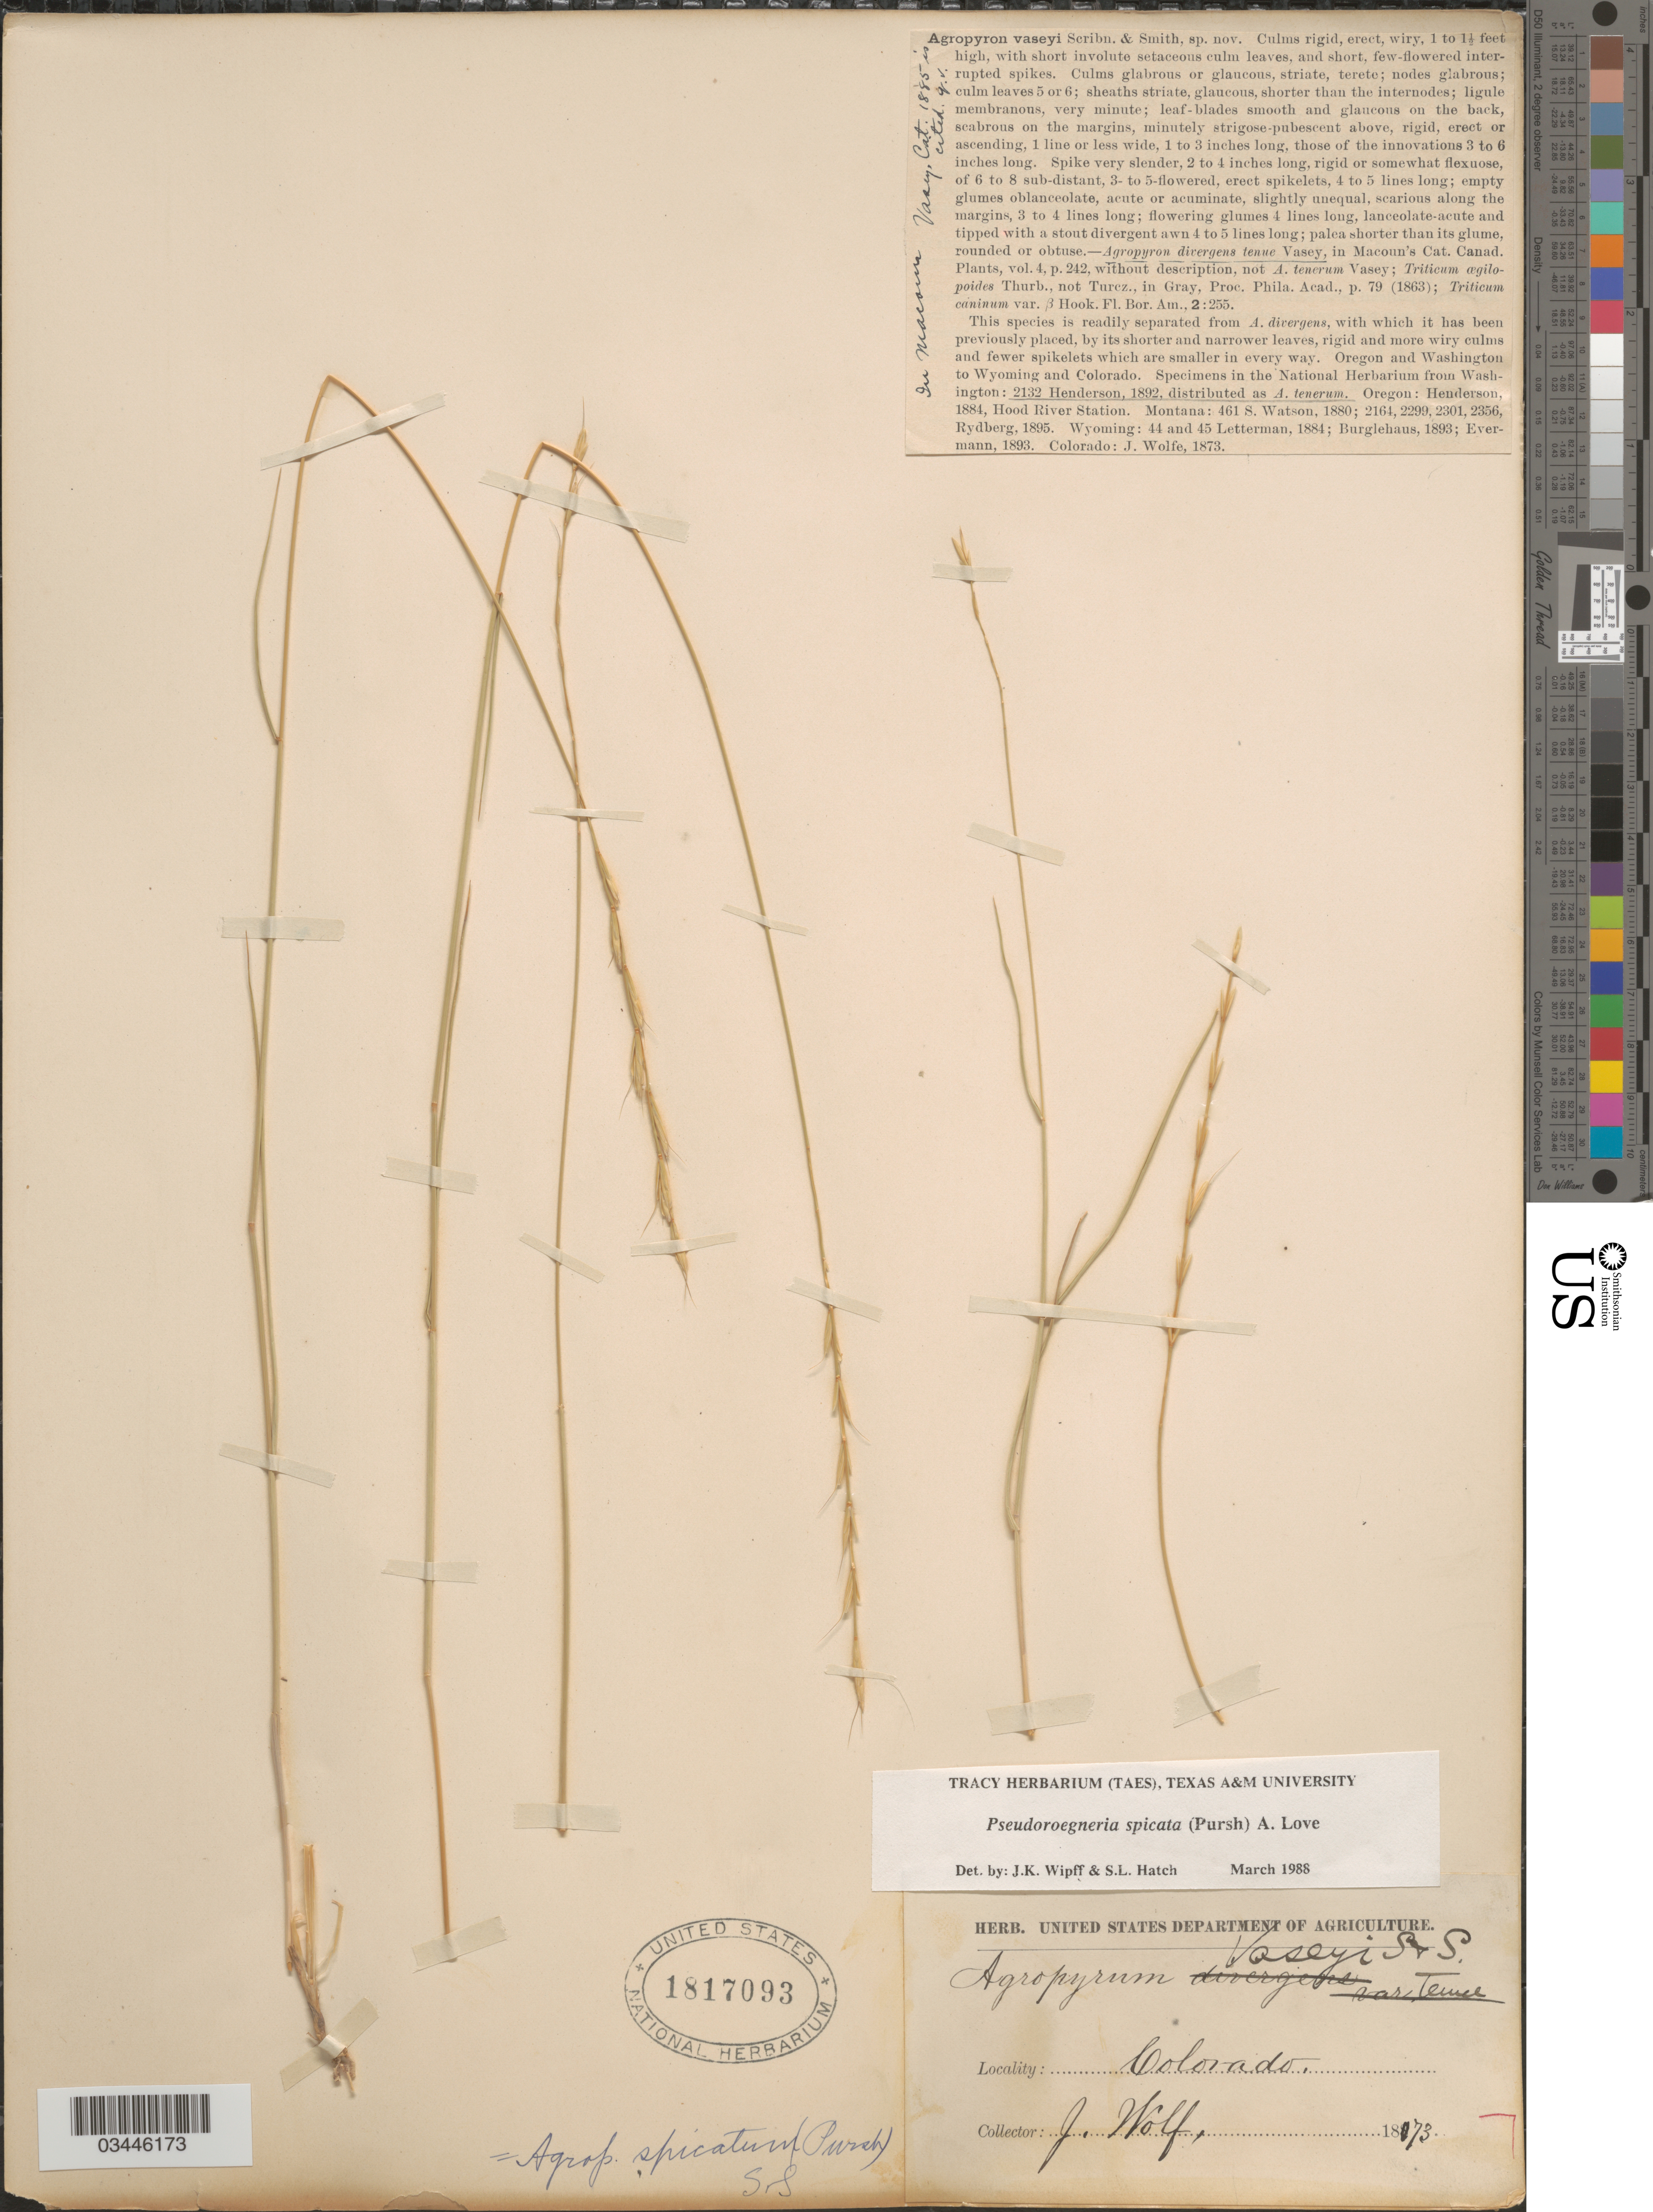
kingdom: Plantae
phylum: Tracheophyta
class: Liliopsida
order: Poales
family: Poaceae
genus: Pseudoroegneria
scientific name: Pseudoroegneria spicata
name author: (Pursh) Á. Löve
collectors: J. Wolf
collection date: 1873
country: United States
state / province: Colorado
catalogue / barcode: US 1817093